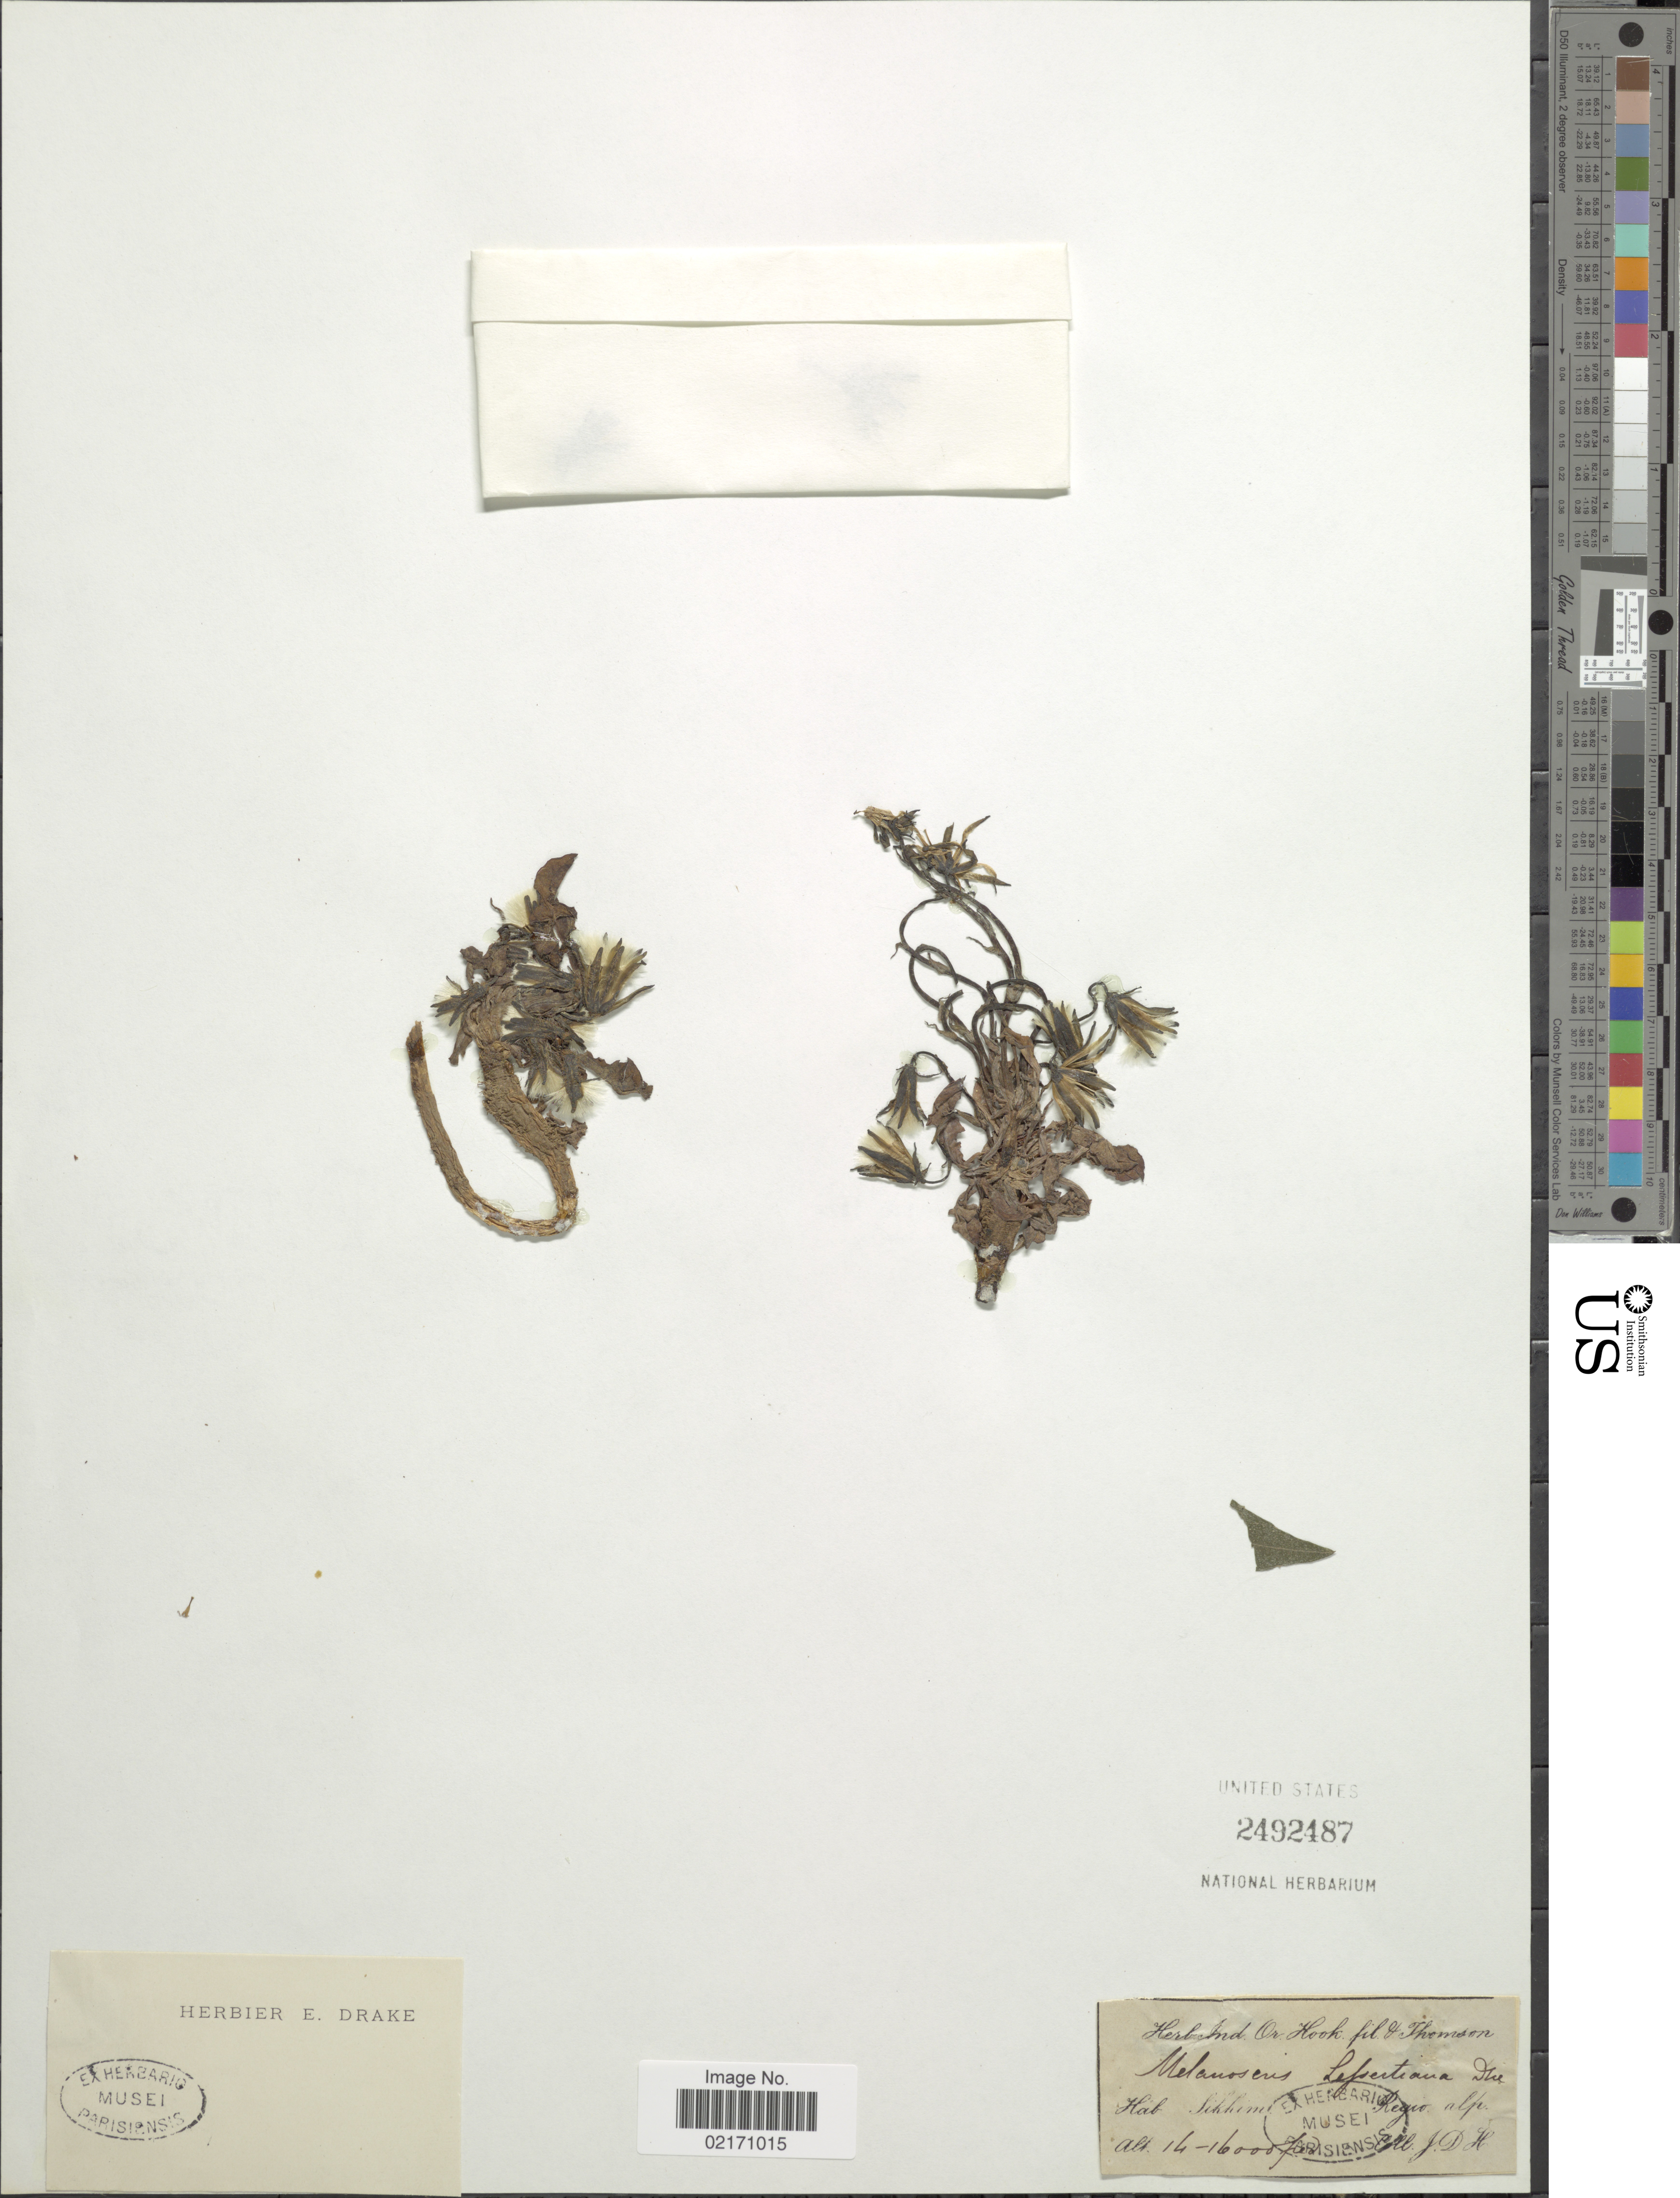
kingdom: Plantae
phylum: Tracheophyta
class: Magnoliopsida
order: Asterales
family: Asteraceae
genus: Lactuca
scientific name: Lactuca lessertiana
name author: (DC.) C.B. Clarke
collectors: J. D. H.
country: India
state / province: Sikkim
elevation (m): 4267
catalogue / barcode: US 2492487